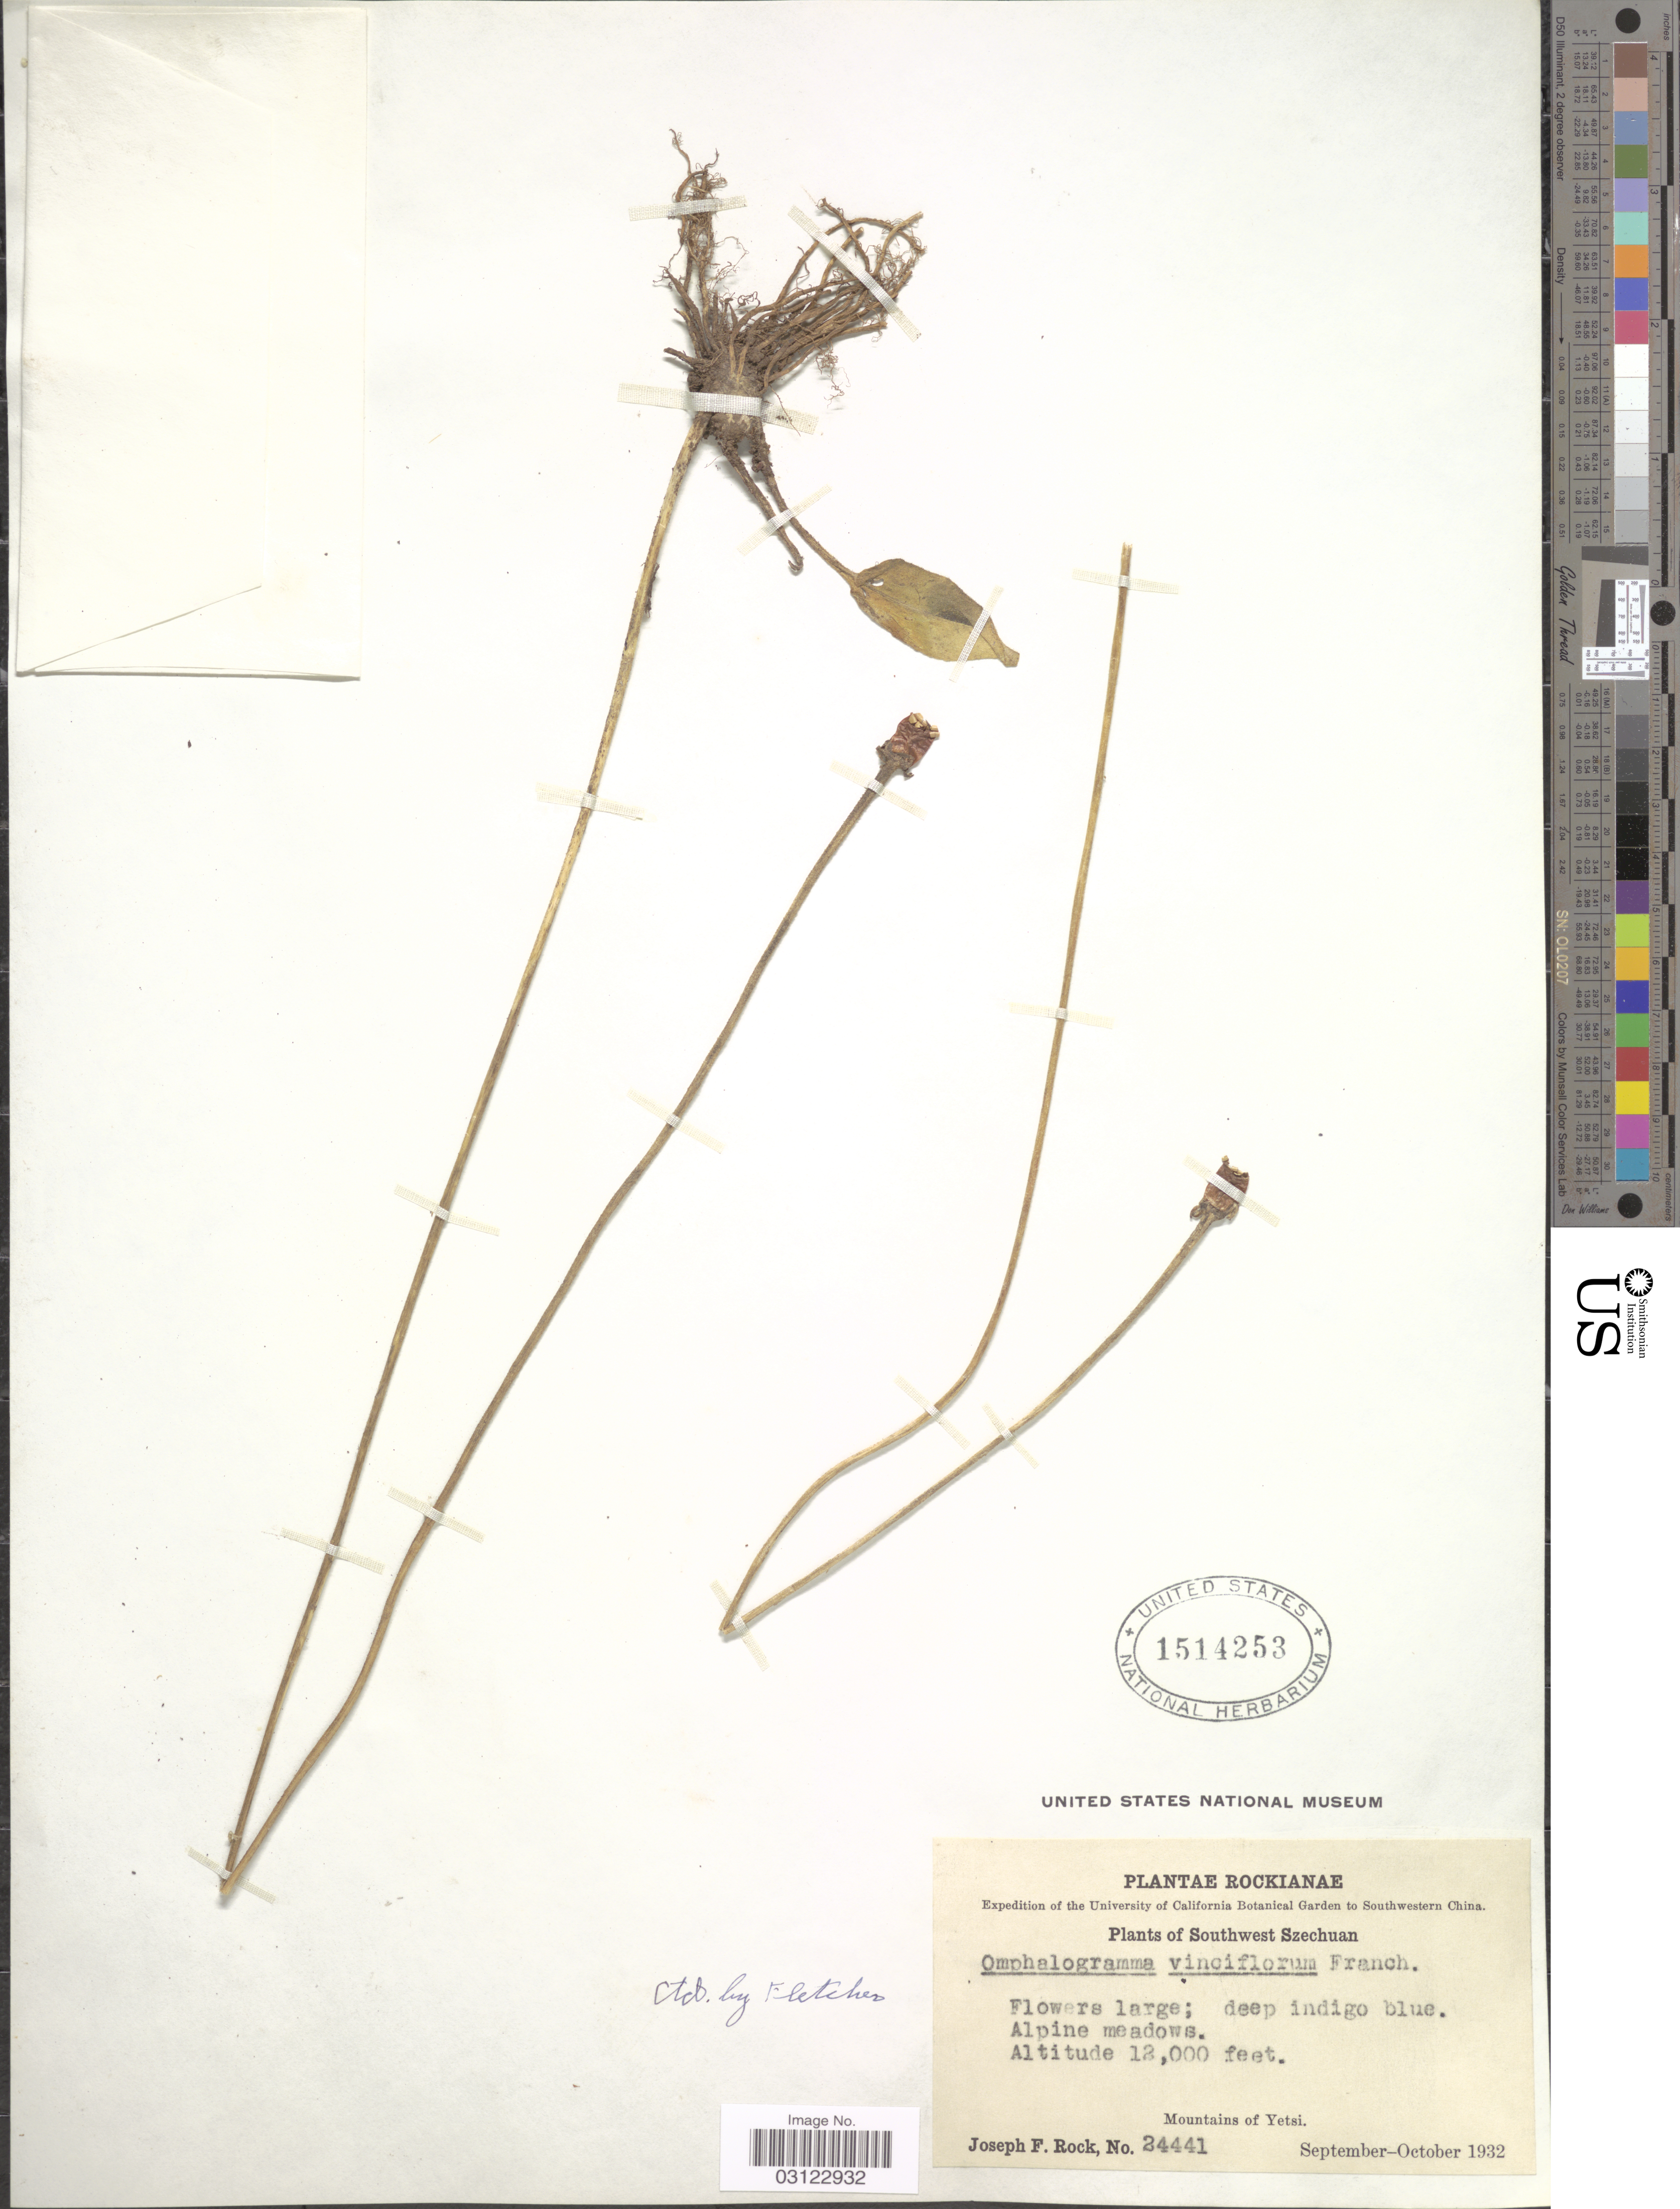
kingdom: Plantae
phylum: Tracheophyta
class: Magnoliopsida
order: Ericales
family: Primulaceae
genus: Omphalogramma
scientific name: Omphalogramma vinciflorum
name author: (Franch.) Franch.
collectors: J. F. Rock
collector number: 24441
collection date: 1932-09/1932-10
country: China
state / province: Sichuan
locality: Southwestern China. Southwest Szechuan. Alpine meadows. Mountains of Yetsi.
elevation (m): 3658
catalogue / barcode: US 1514253